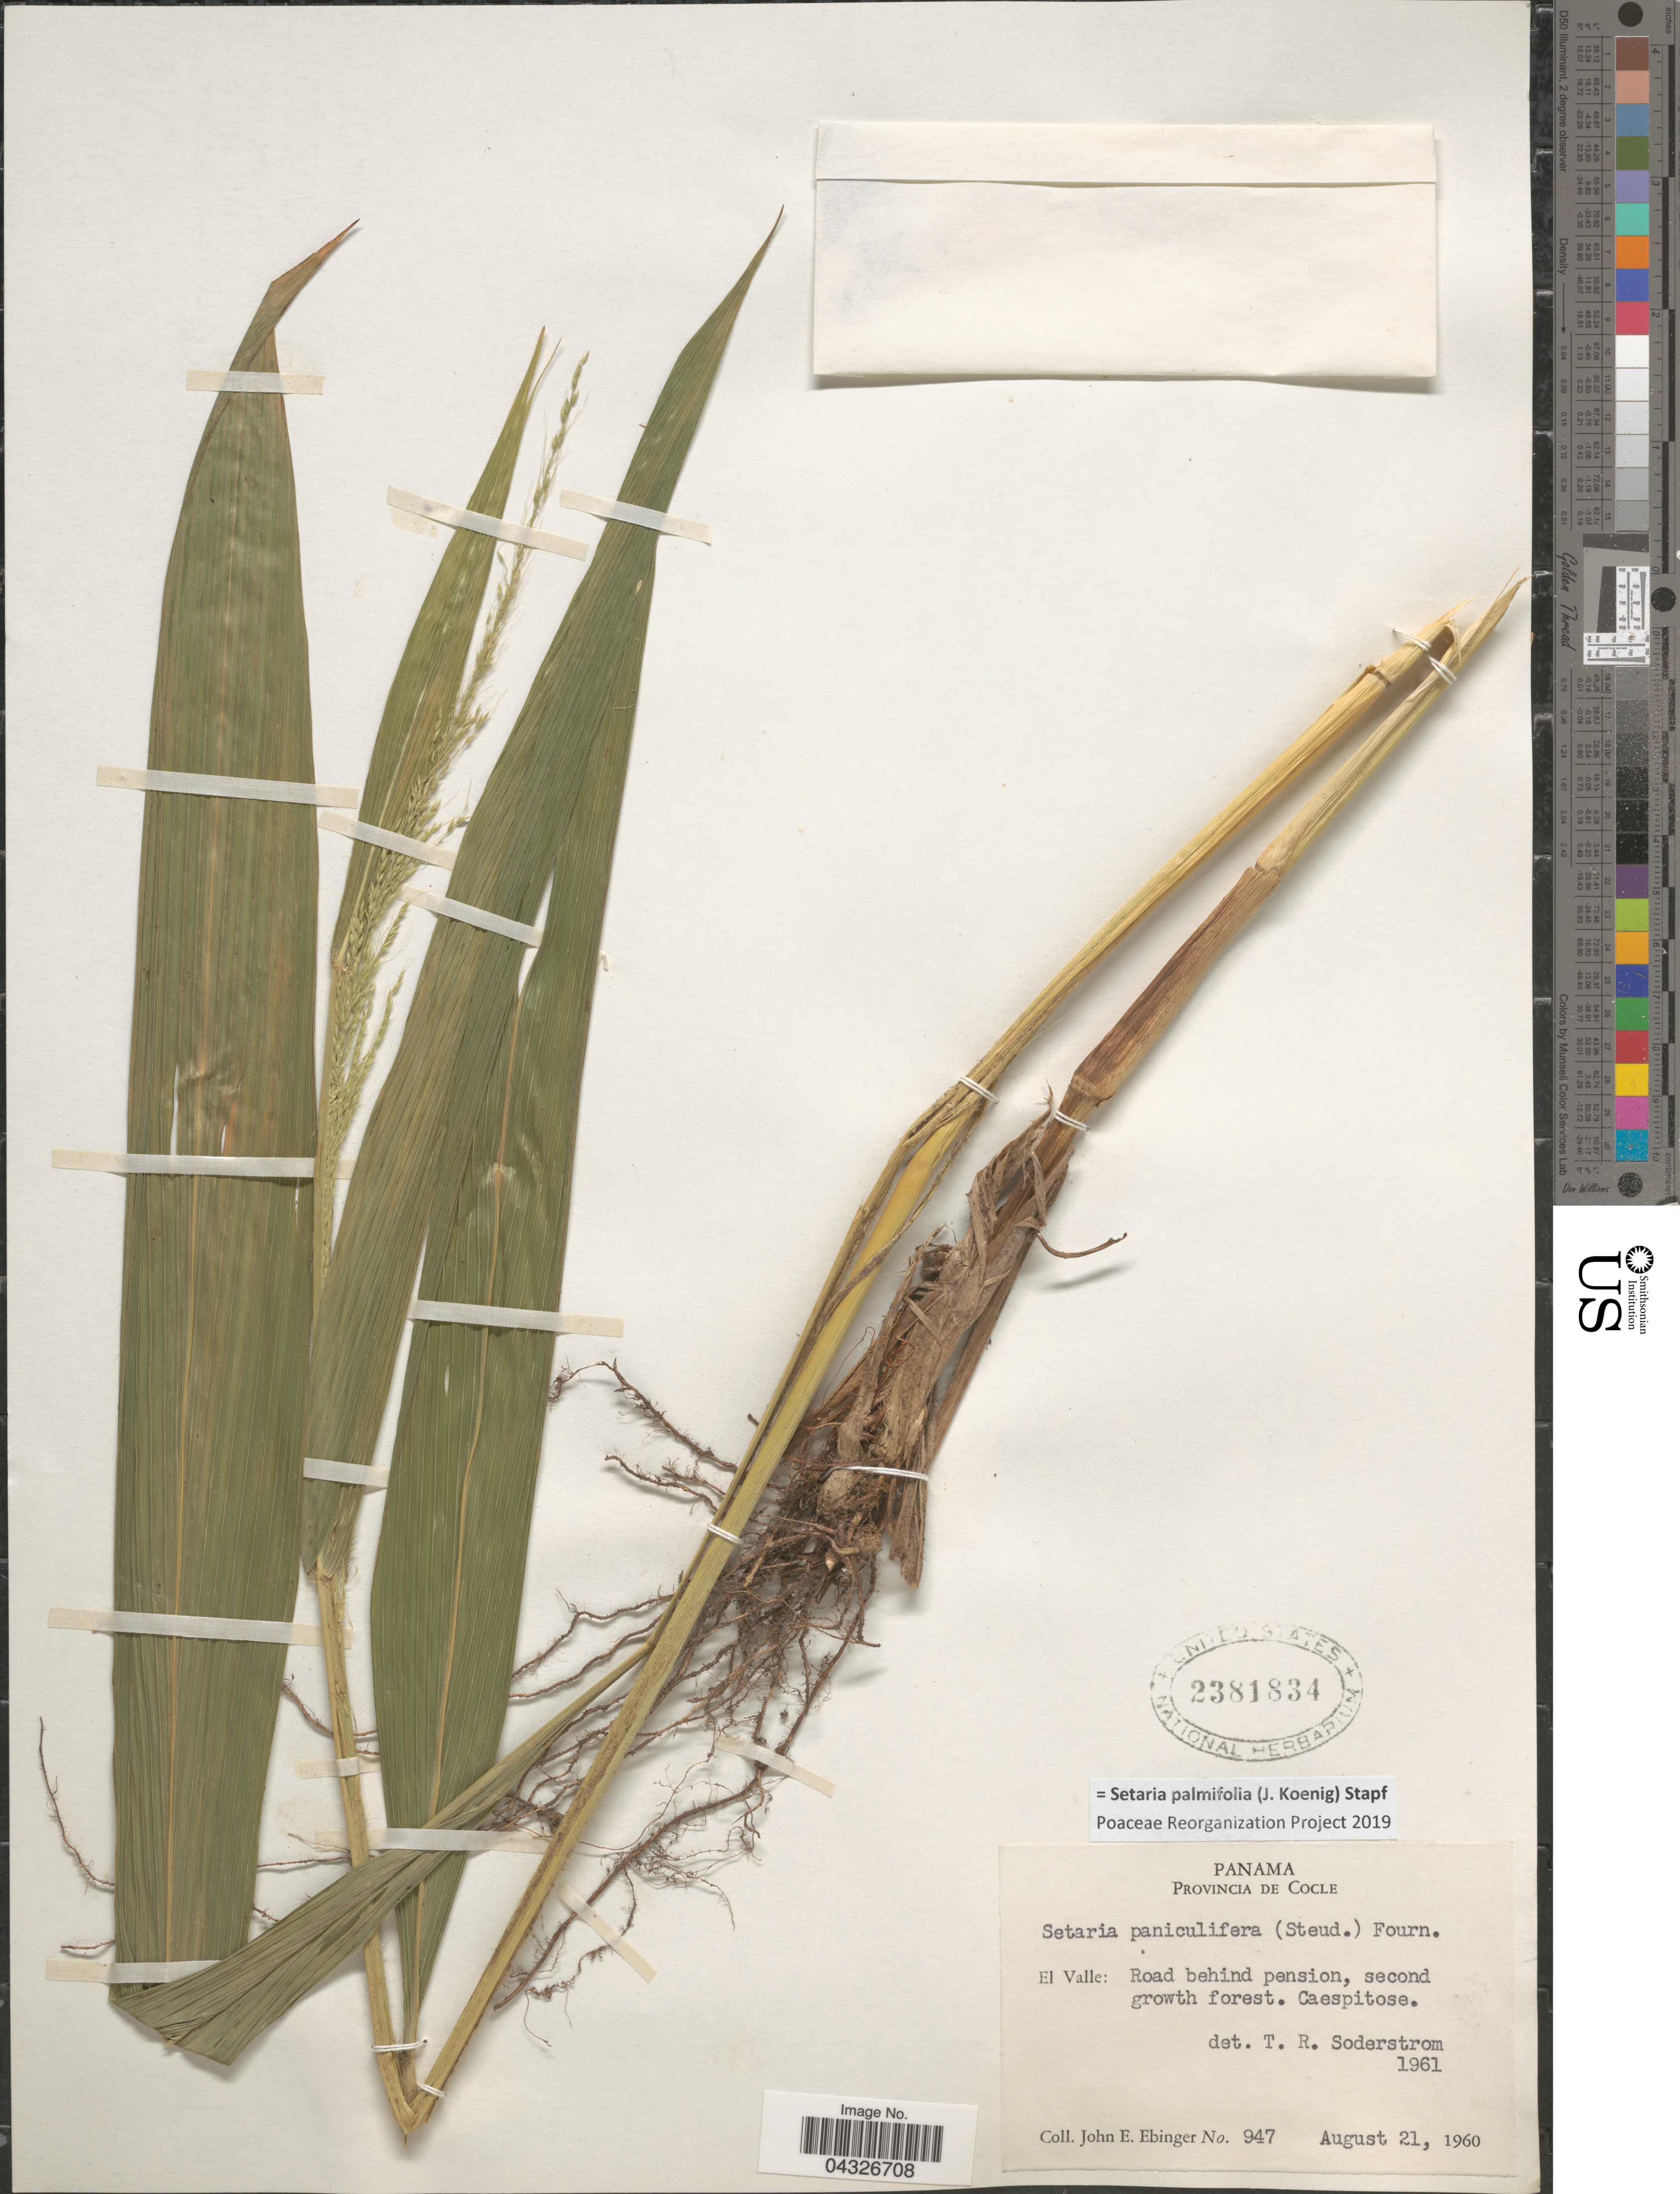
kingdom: Plantae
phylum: Tracheophyta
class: Liliopsida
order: Poales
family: Poaceae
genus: Setaria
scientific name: Setaria palmifolia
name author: (J. Koenig) Stapf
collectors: J. Ebinger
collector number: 947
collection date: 1960-08-21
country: Panama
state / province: Cocle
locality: El Valle: Road behind pension.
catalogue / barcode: US 2381834